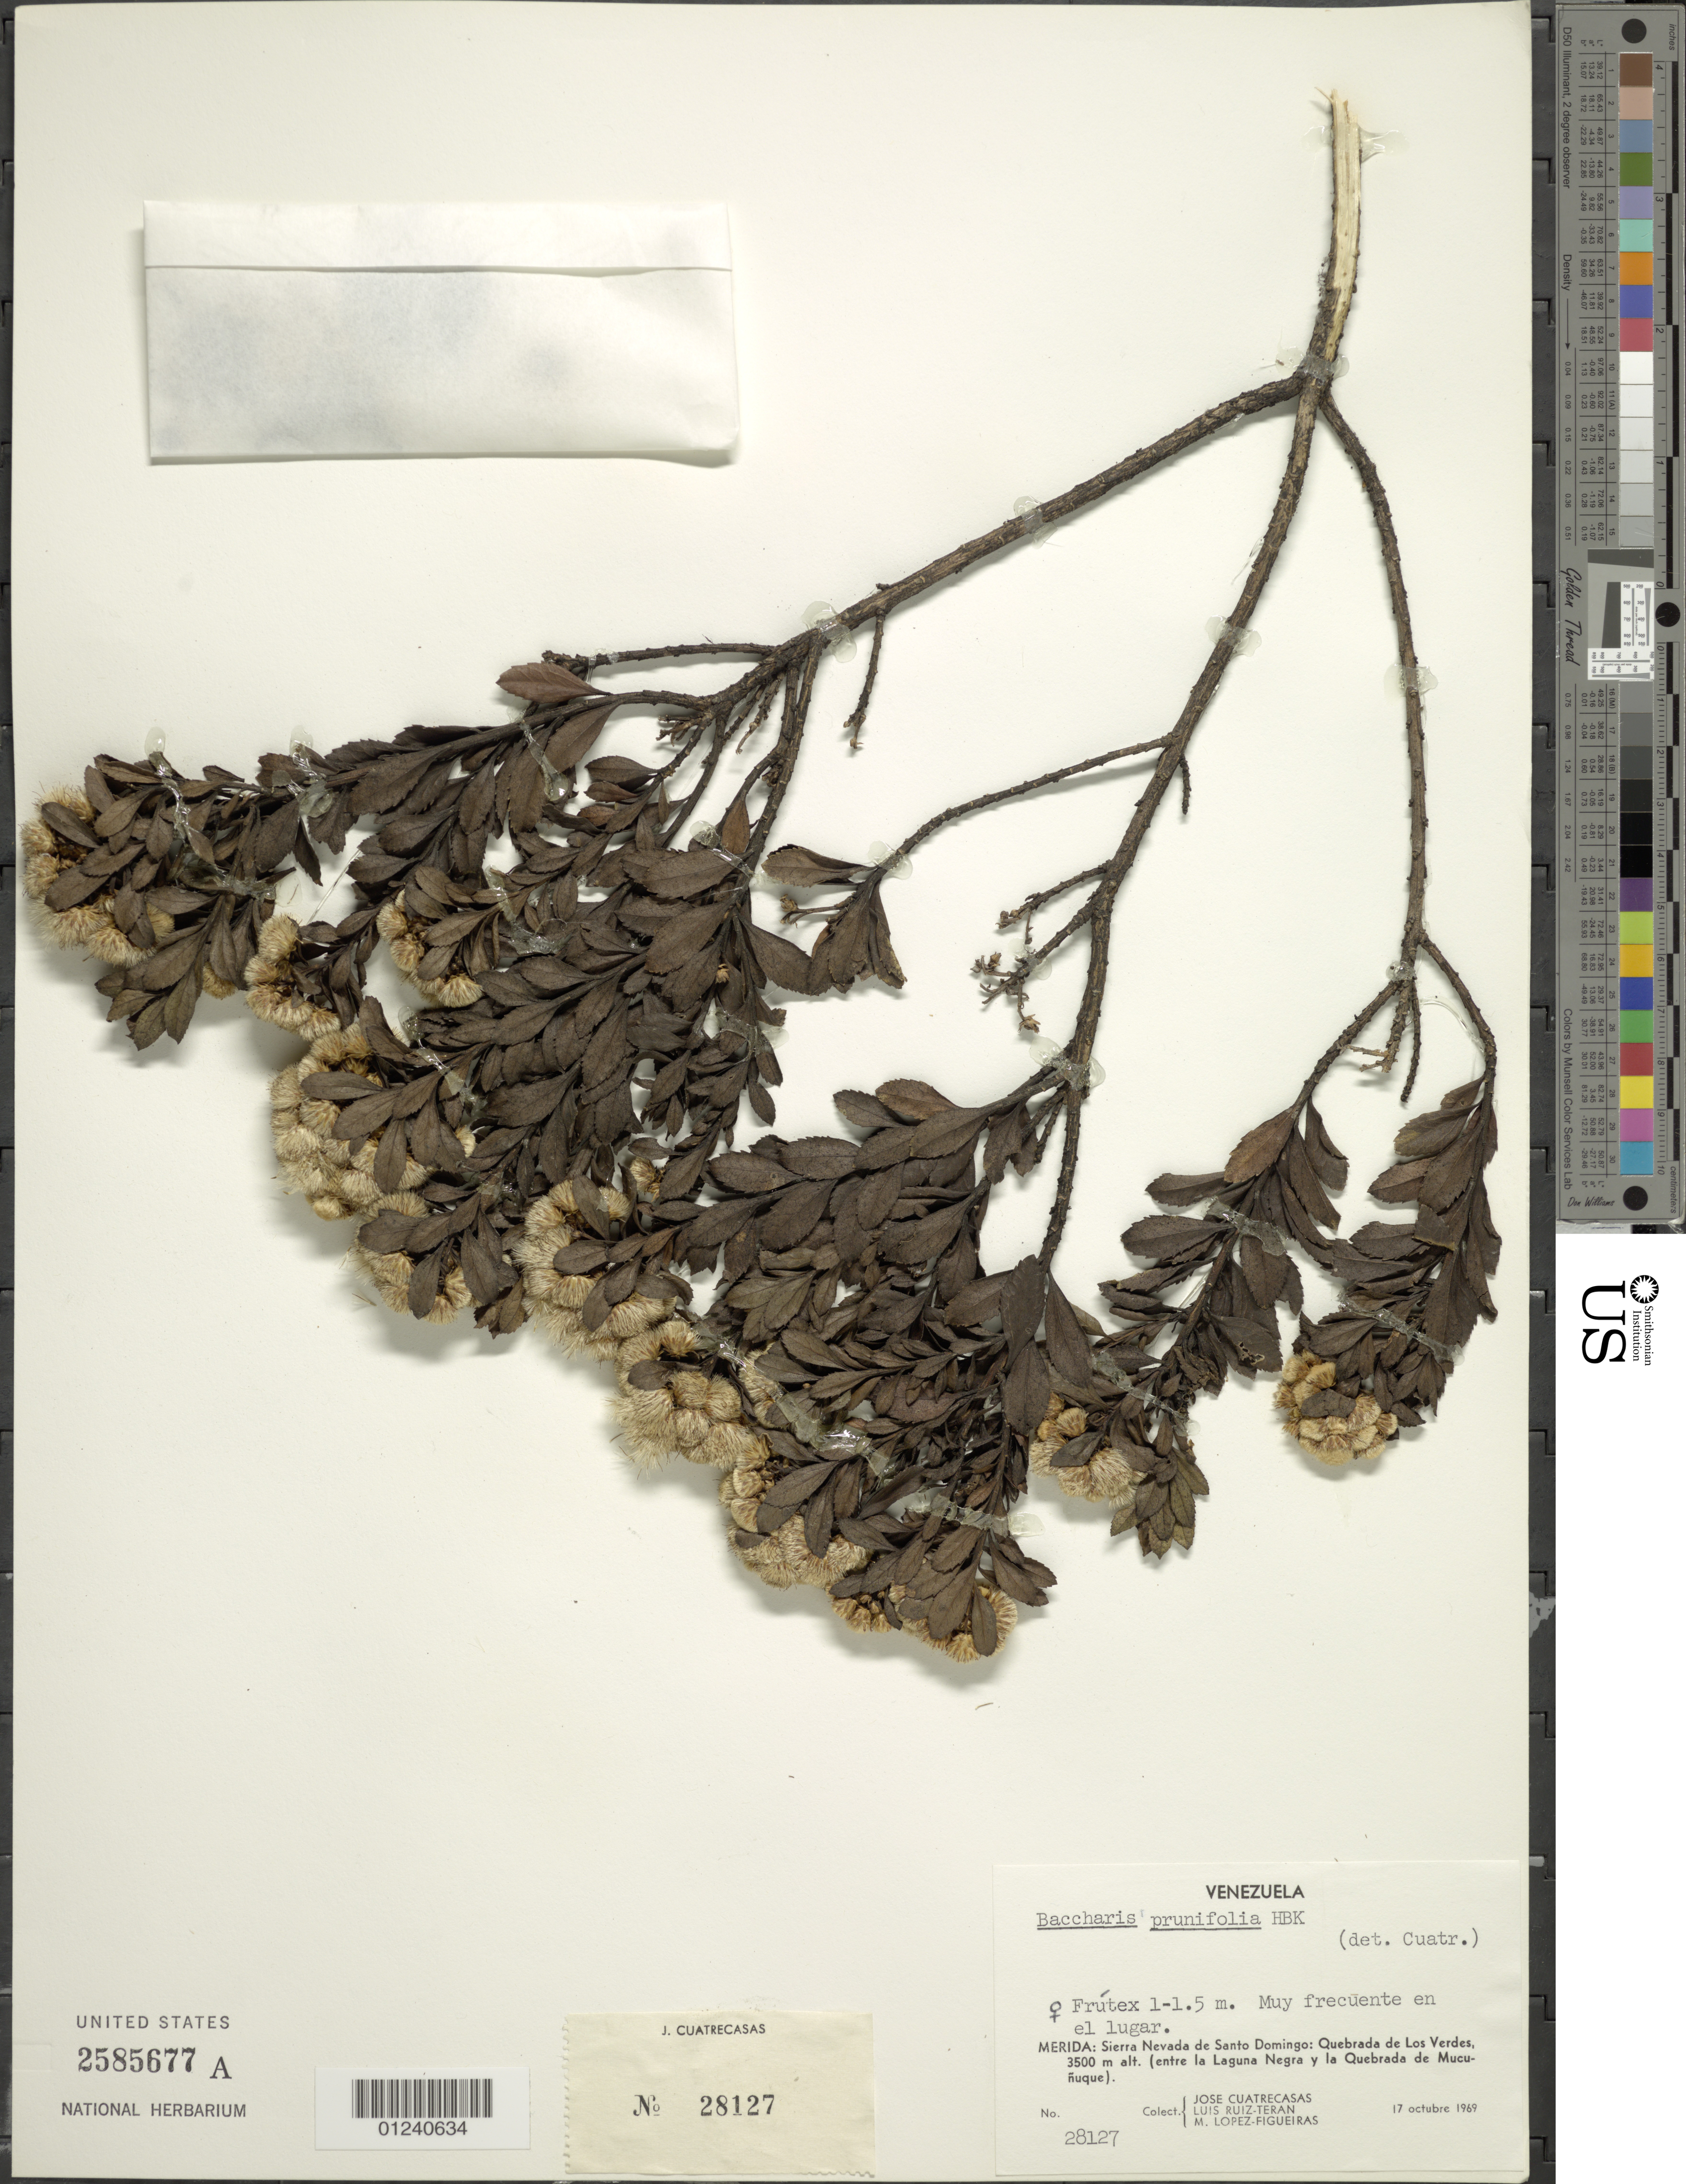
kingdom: Plantae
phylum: Tracheophyta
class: Magnoliopsida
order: Asterales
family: Asteraceae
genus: Baccharis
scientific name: Baccharis prunifolia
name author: Kunth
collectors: J. Cuatrecasas, L. E. Ruíz-Terán & M. López Figueiras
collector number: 28127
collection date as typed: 17 Oct 1969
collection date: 1969-10-17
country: Venezuela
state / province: Mérida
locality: Sierra Nevada de Santo Domingo: Quebrada de Los Verdes (entre la Laguna Negra y la Quebrada de Mucuñuque).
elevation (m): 3500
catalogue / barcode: US 2585677A